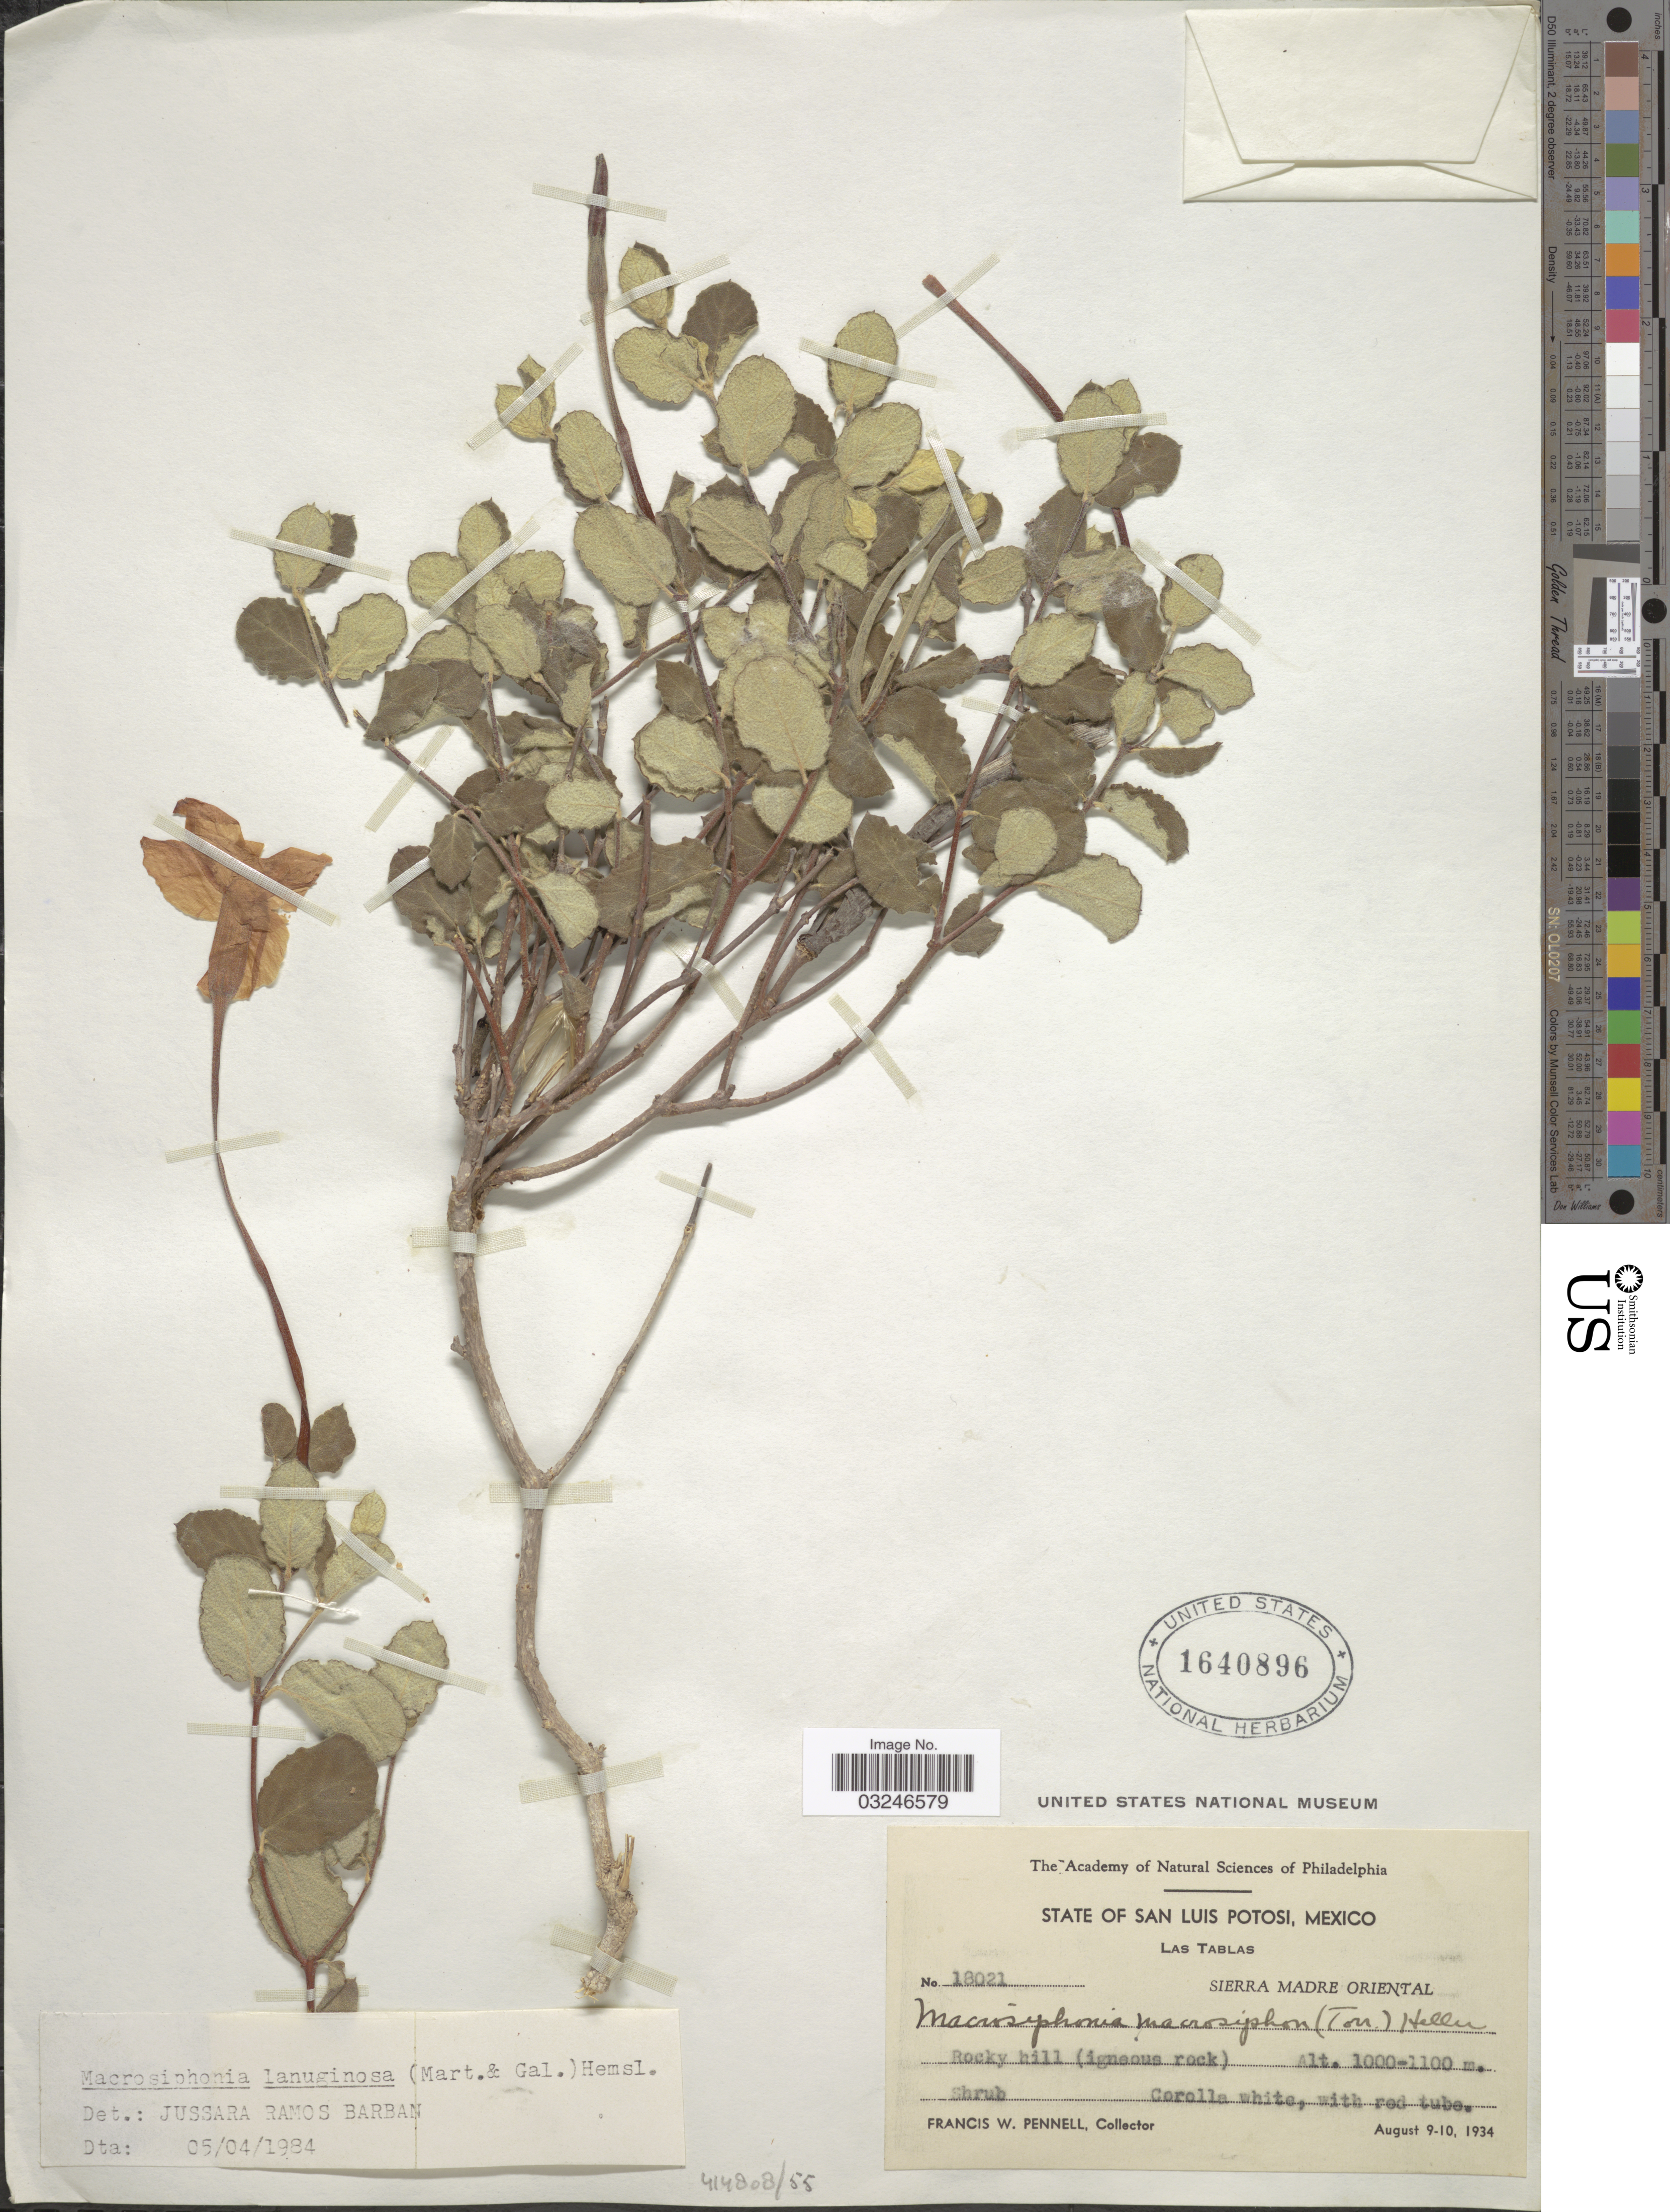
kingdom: Plantae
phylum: Tracheophyta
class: Magnoliopsida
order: Gentianales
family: Apocynaceae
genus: Macrosiphonia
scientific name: Macrosiphonia lanuginosa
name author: (M. Martens & Galeotti) Hemsl.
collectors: F. W. Pennell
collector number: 18021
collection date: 1934-08-09/1934-08-10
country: Mexico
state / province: San Luis Potosí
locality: State of San Luis Potosi. Las Tablas. Sierra Madre Oriental.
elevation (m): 1000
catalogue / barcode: US 1640896